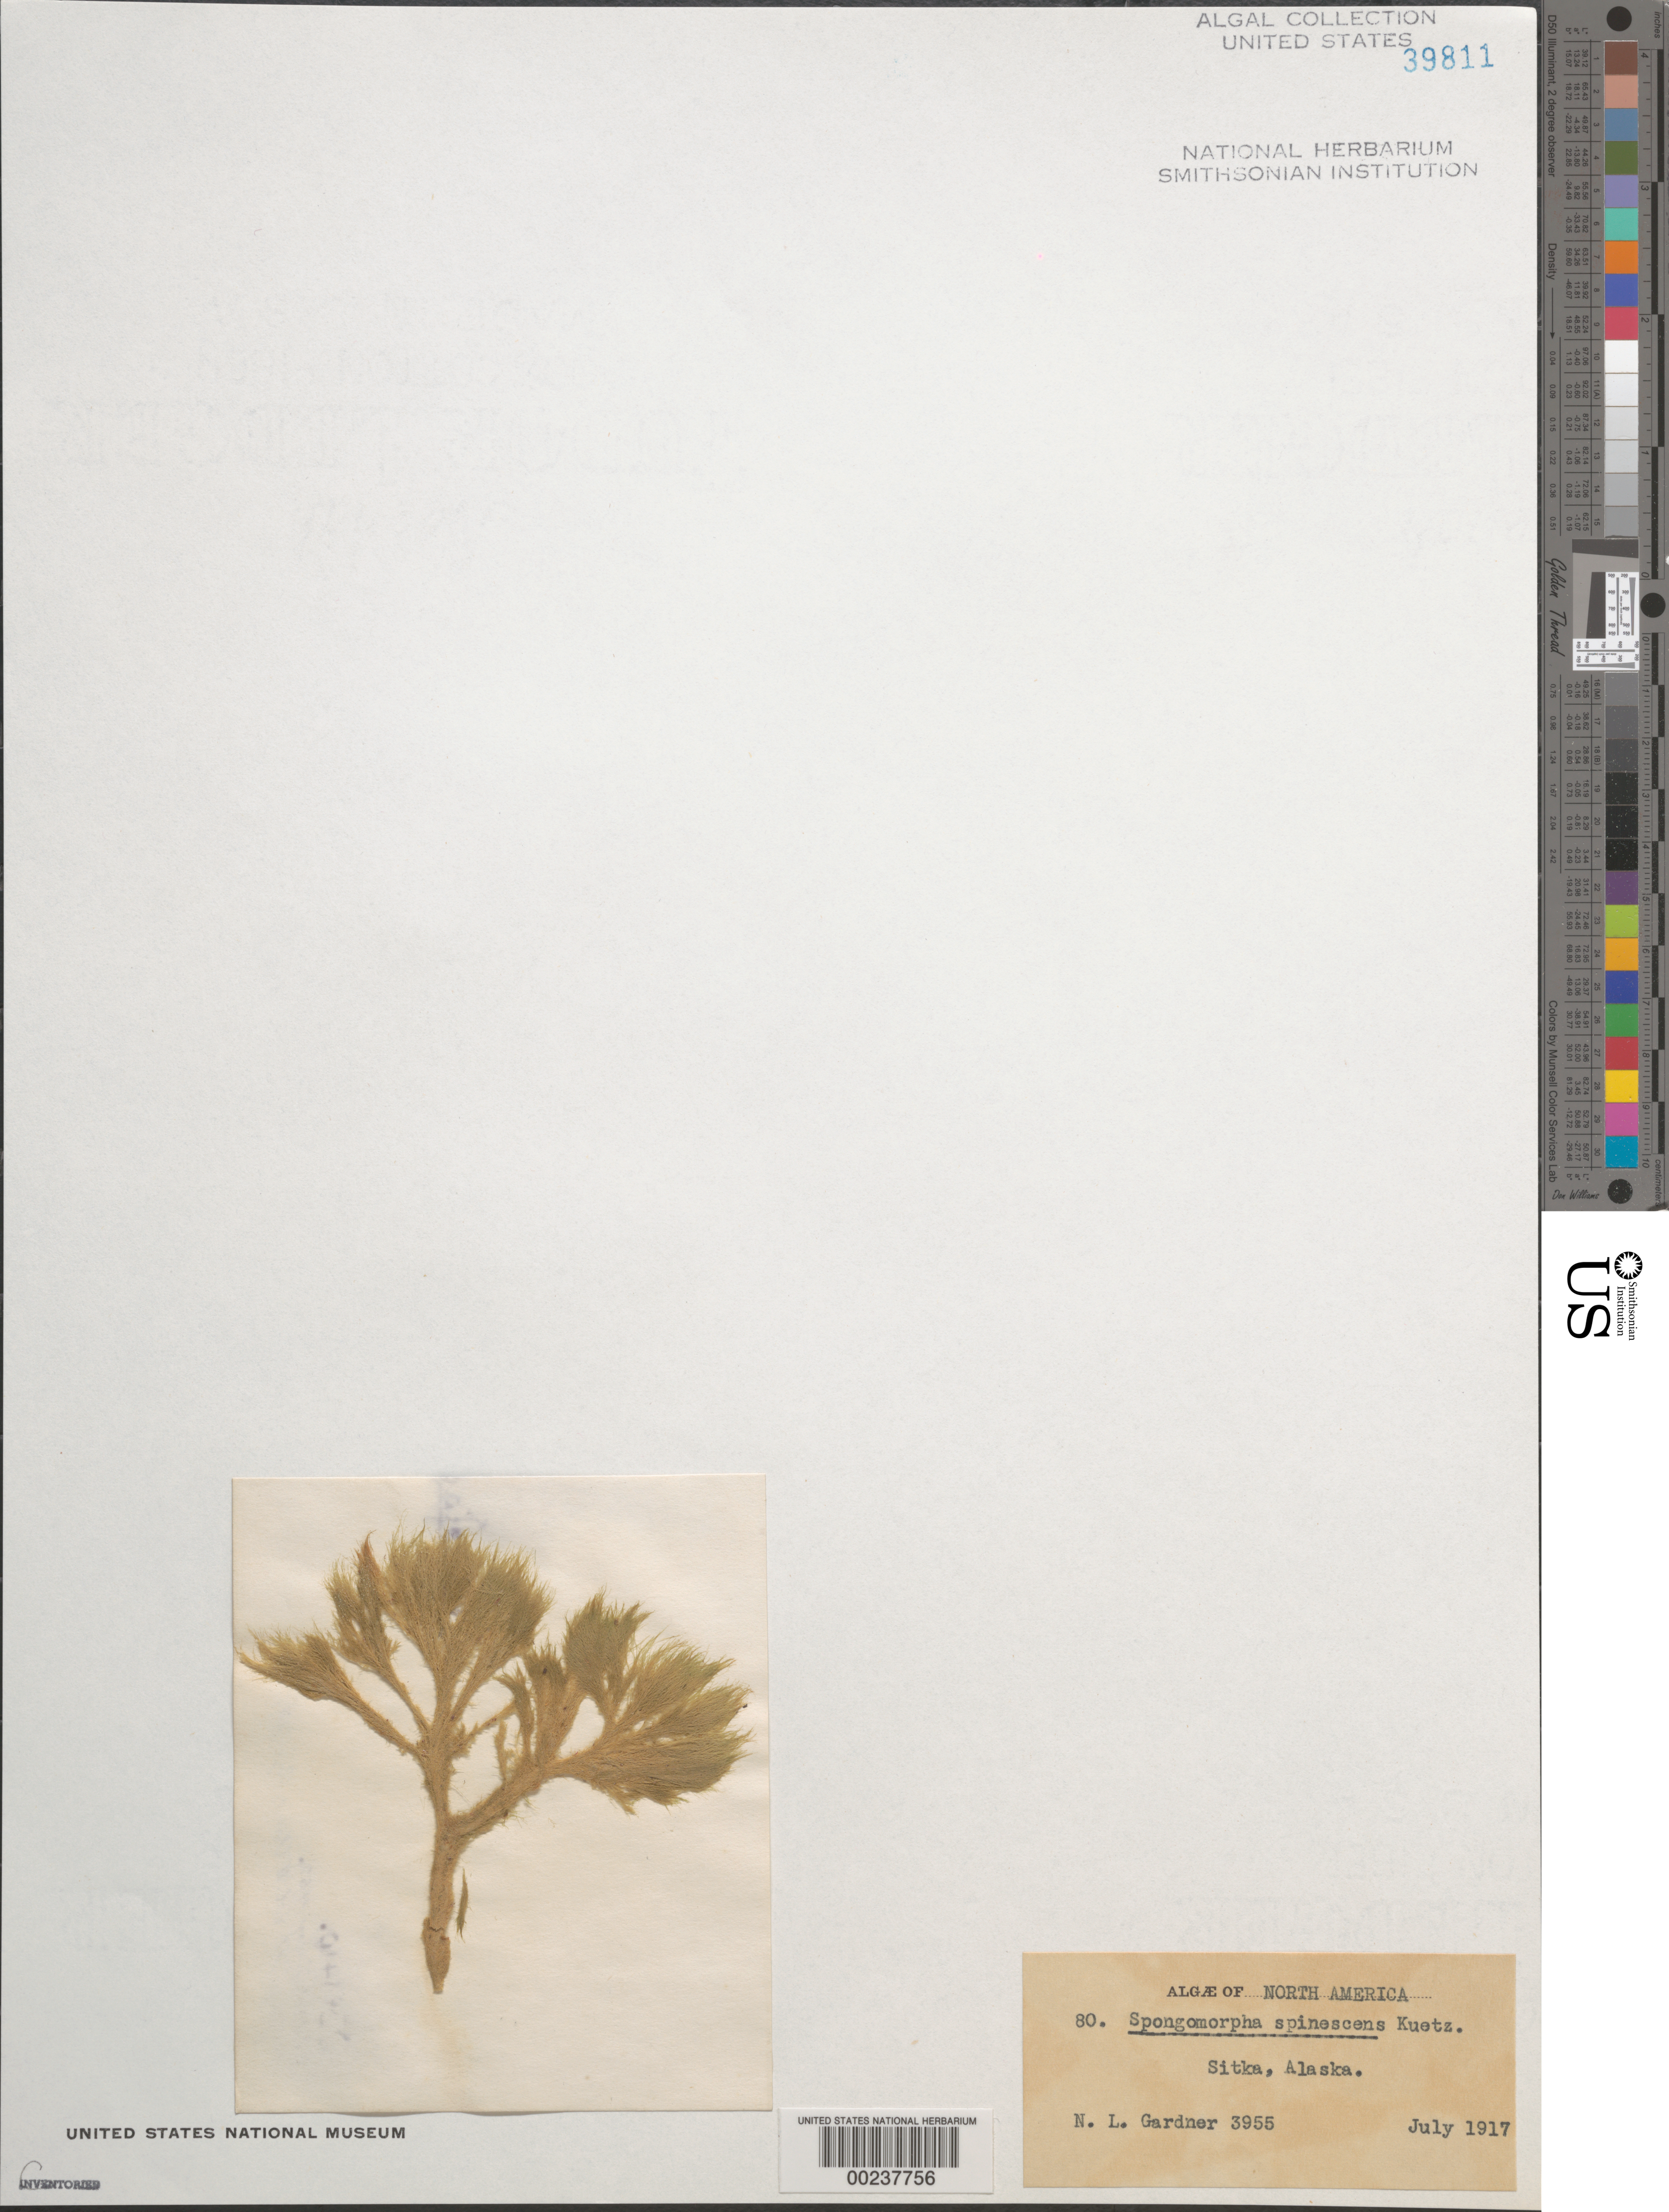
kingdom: Plantae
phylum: Chlorophyta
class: Ulvophyceae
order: Ulotrichales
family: Ulotrichaceae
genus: Acrosiphonia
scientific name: Acrosiphonia spinescens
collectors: N. Gardner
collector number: NLG 3955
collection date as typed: Jul 1917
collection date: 1917-07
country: United States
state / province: Alaska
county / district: Sitka Division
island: Baranof Island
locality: Sitka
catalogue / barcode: US 39811